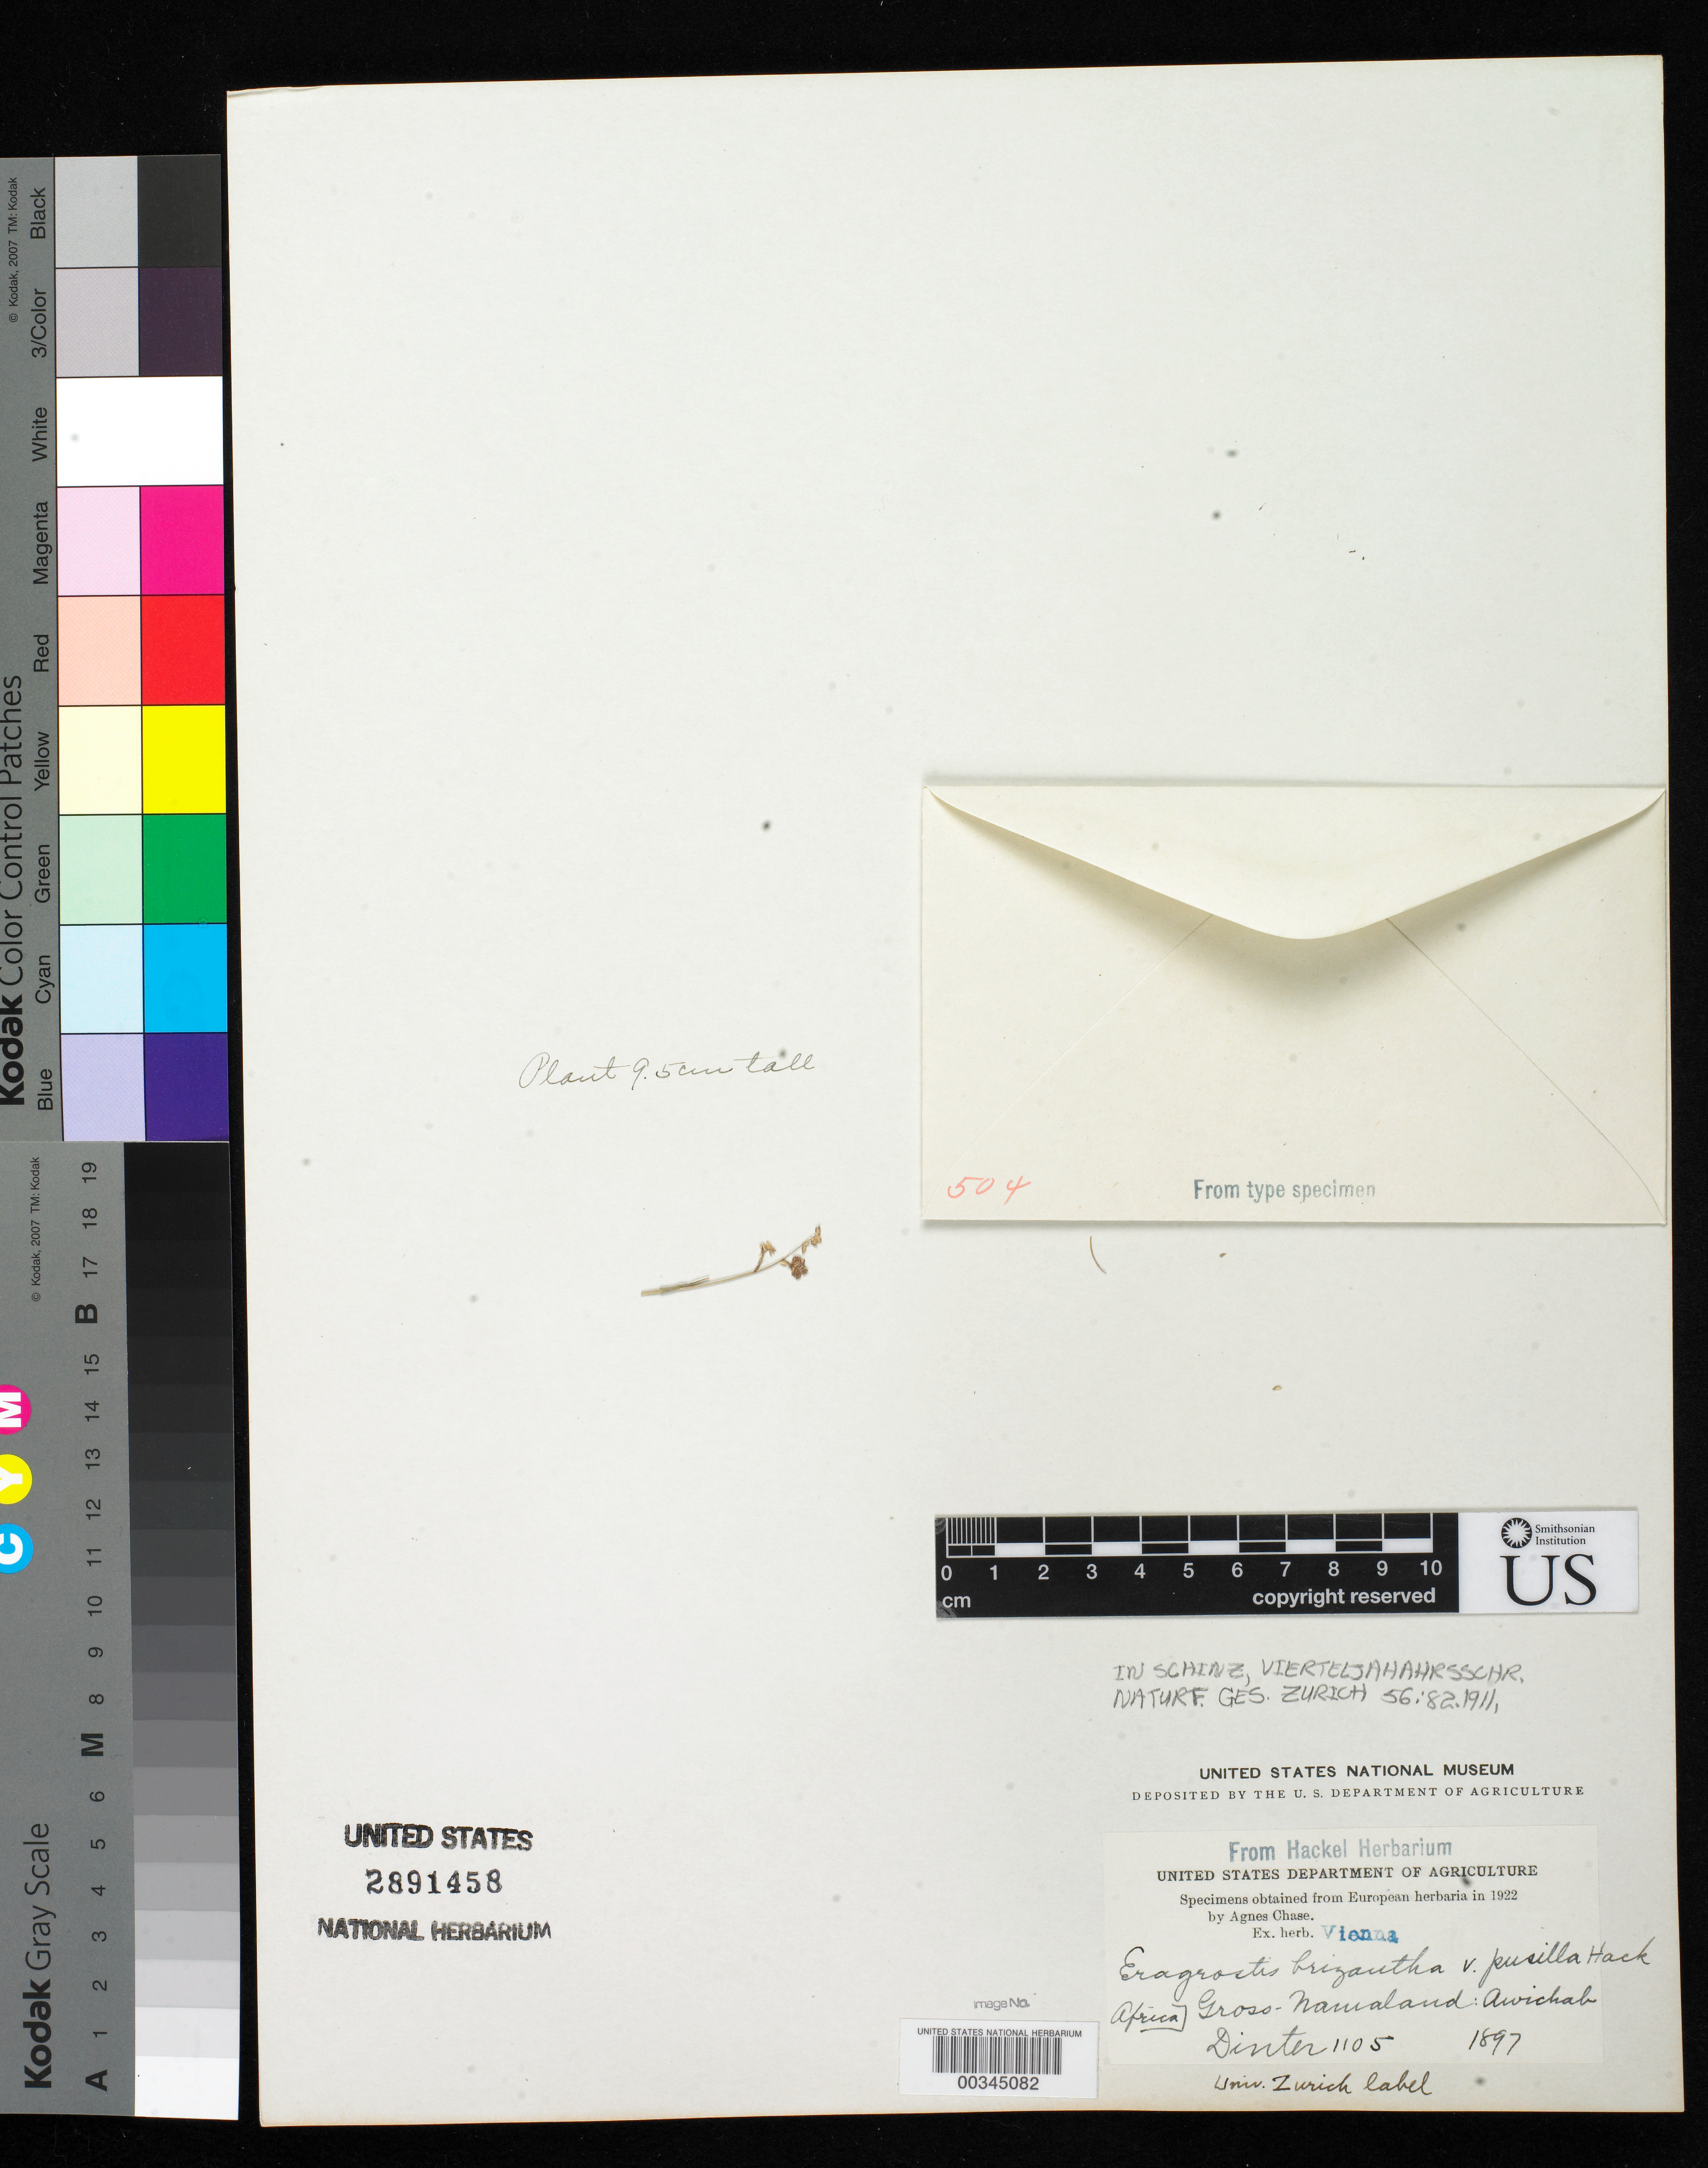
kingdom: Plantae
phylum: Tracheophyta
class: Liliopsida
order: Poales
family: Poaceae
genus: Eragrostis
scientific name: Eragrostis brizantha var. pusilla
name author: Hack. in Schinz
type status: Type Fragment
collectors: M. Dinter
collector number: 1105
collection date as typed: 1897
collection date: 1897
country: Namibia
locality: Gross-Namaland, Awichab.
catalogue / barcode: US 2891458